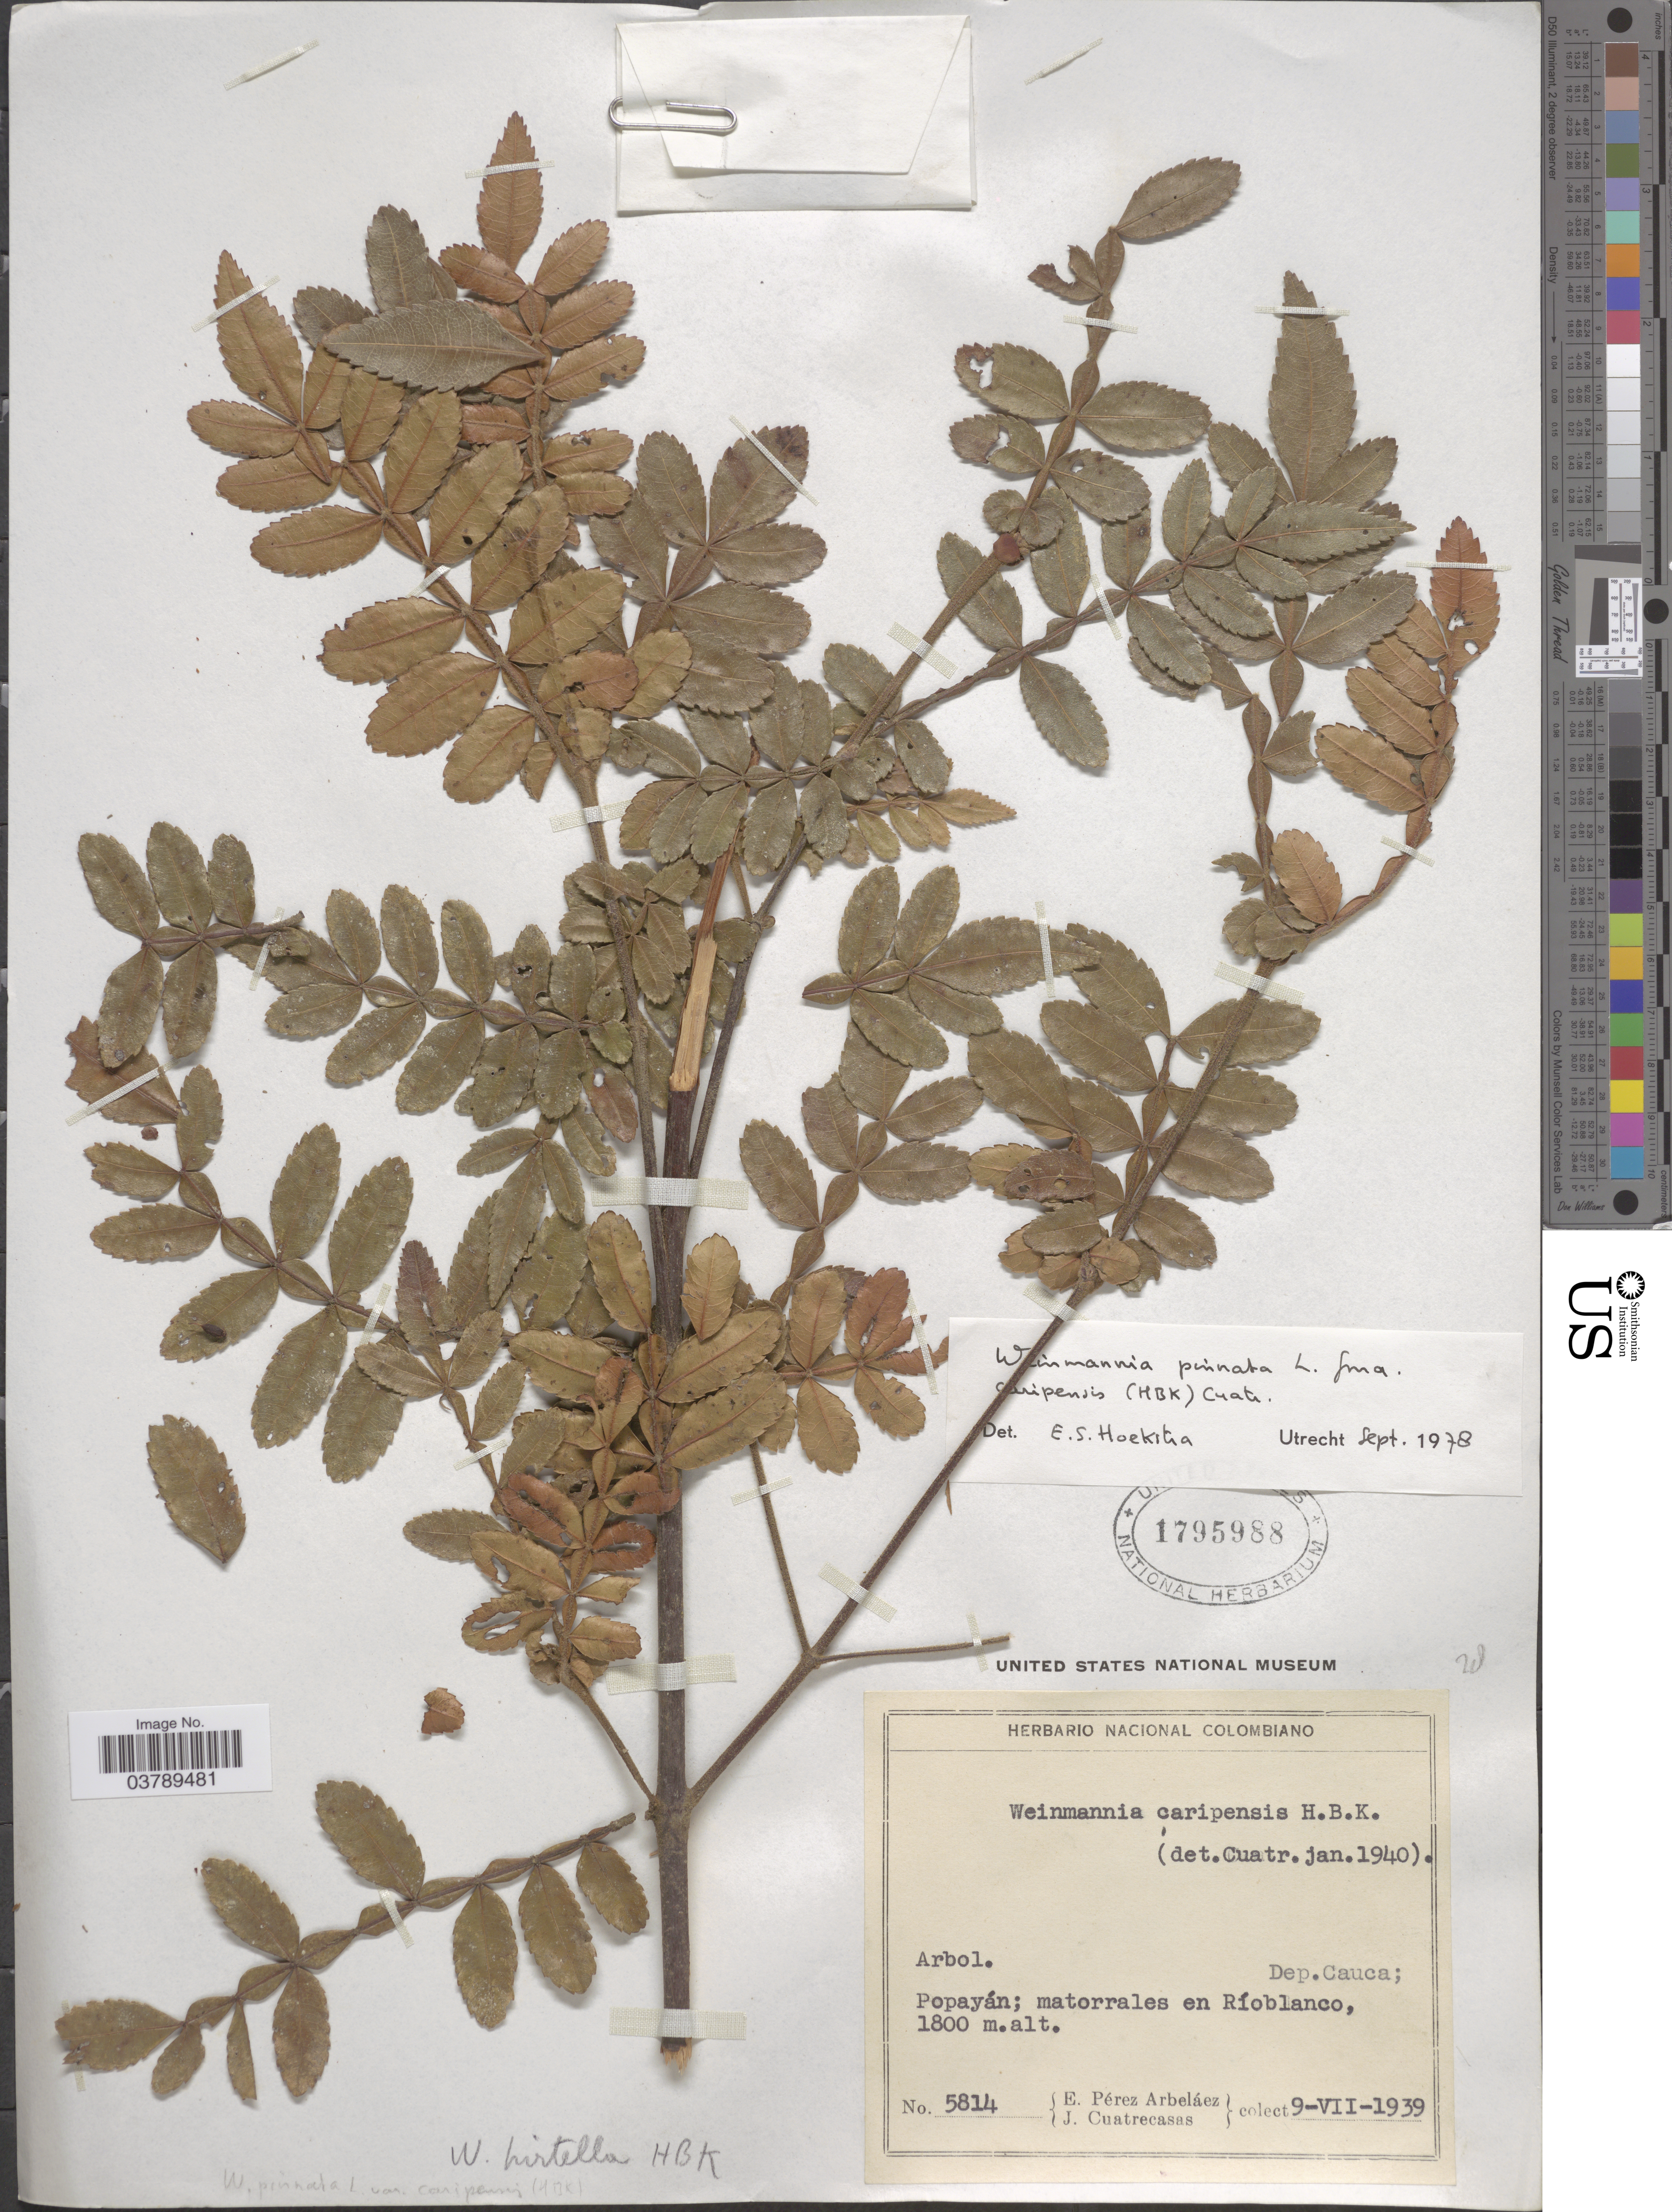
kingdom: Plantae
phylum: Tracheophyta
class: Magnoliopsida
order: Oxalidales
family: Cunoniaceae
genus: Weinmannia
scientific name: Weinmannia pinnata var. caripensis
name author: (Kunth) Cuatrec.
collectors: E. Pérez Arbeláez & J. Cuatrecasas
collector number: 5814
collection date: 1939-07-09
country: Colombia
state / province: Cauca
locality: Dep. Cauca. Popayán; matorrales en Ríoblanco.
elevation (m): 1800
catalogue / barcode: US 1795988